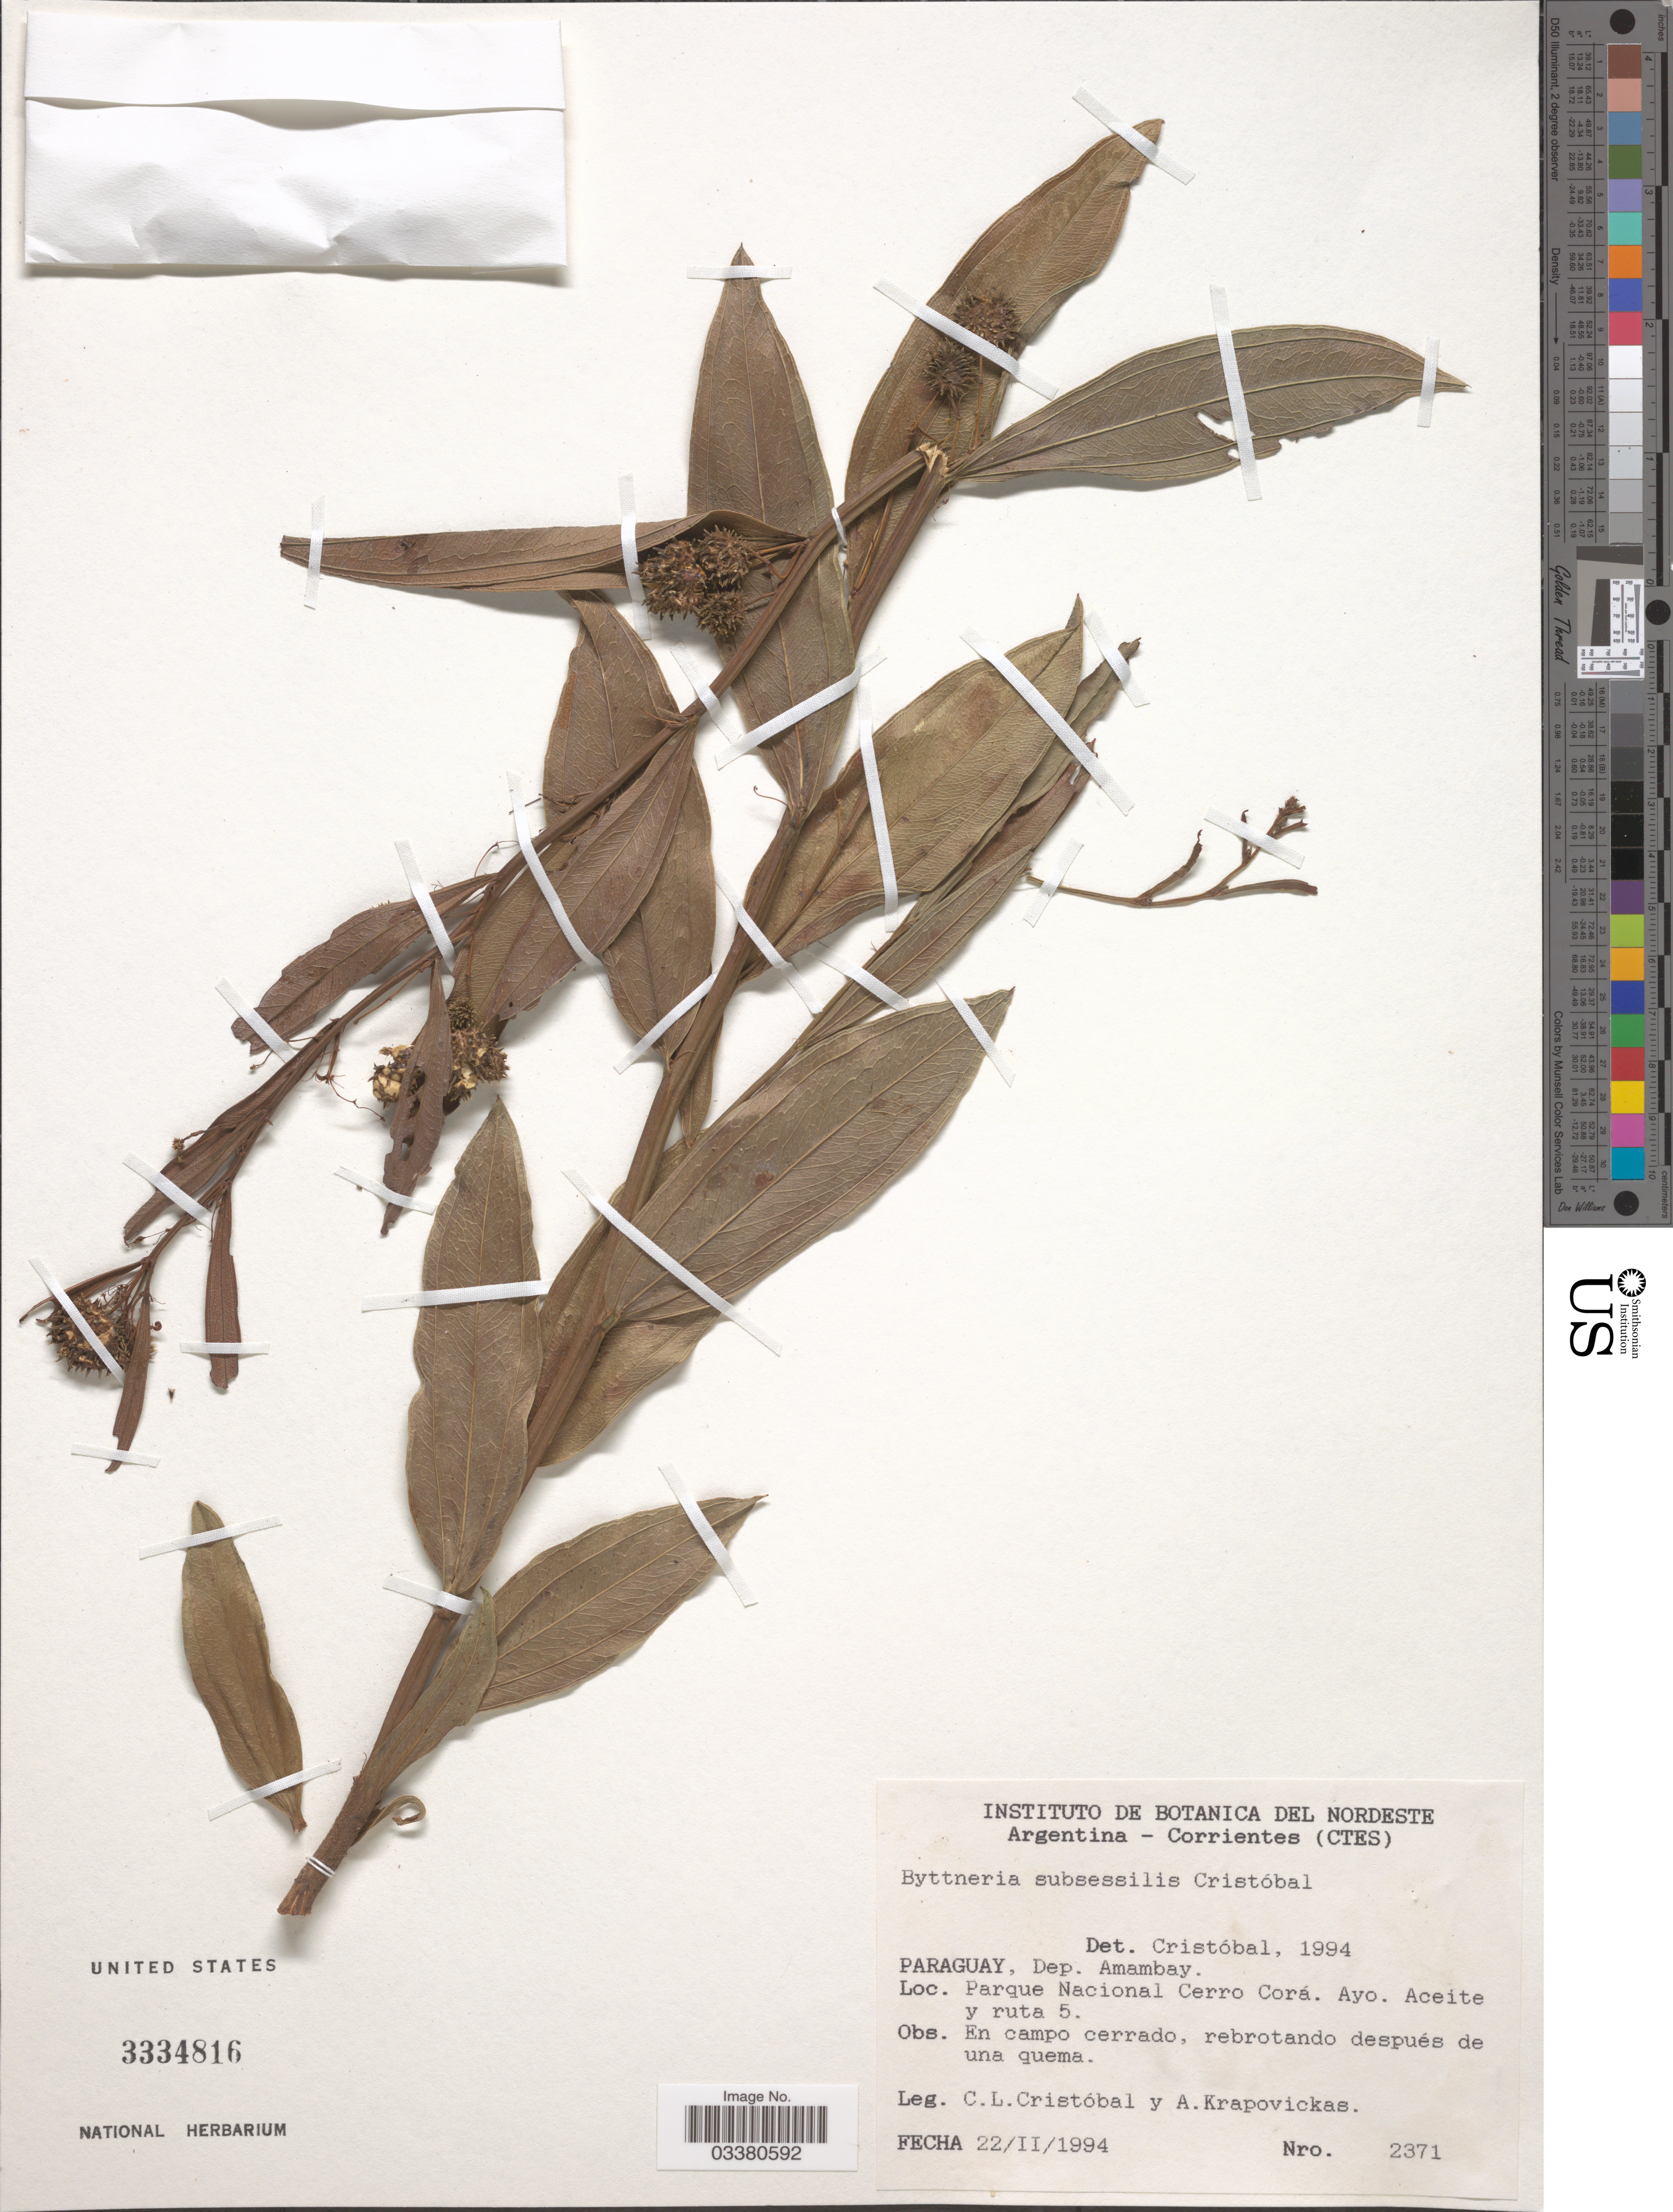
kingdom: Plantae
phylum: Tracheophyta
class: Magnoliopsida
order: Malvales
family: Malvaceae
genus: Byttneria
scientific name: Byttneria subsessilis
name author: Cristóbal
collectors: C. L. Cristóbal & A. Krapovickas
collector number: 2371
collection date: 1994-02-22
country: Paraguay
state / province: Amambay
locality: Dep. Amambay. Parque Nacional Cerro Corá. Ayo. Aceite y ruta 5.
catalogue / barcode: US 3334816